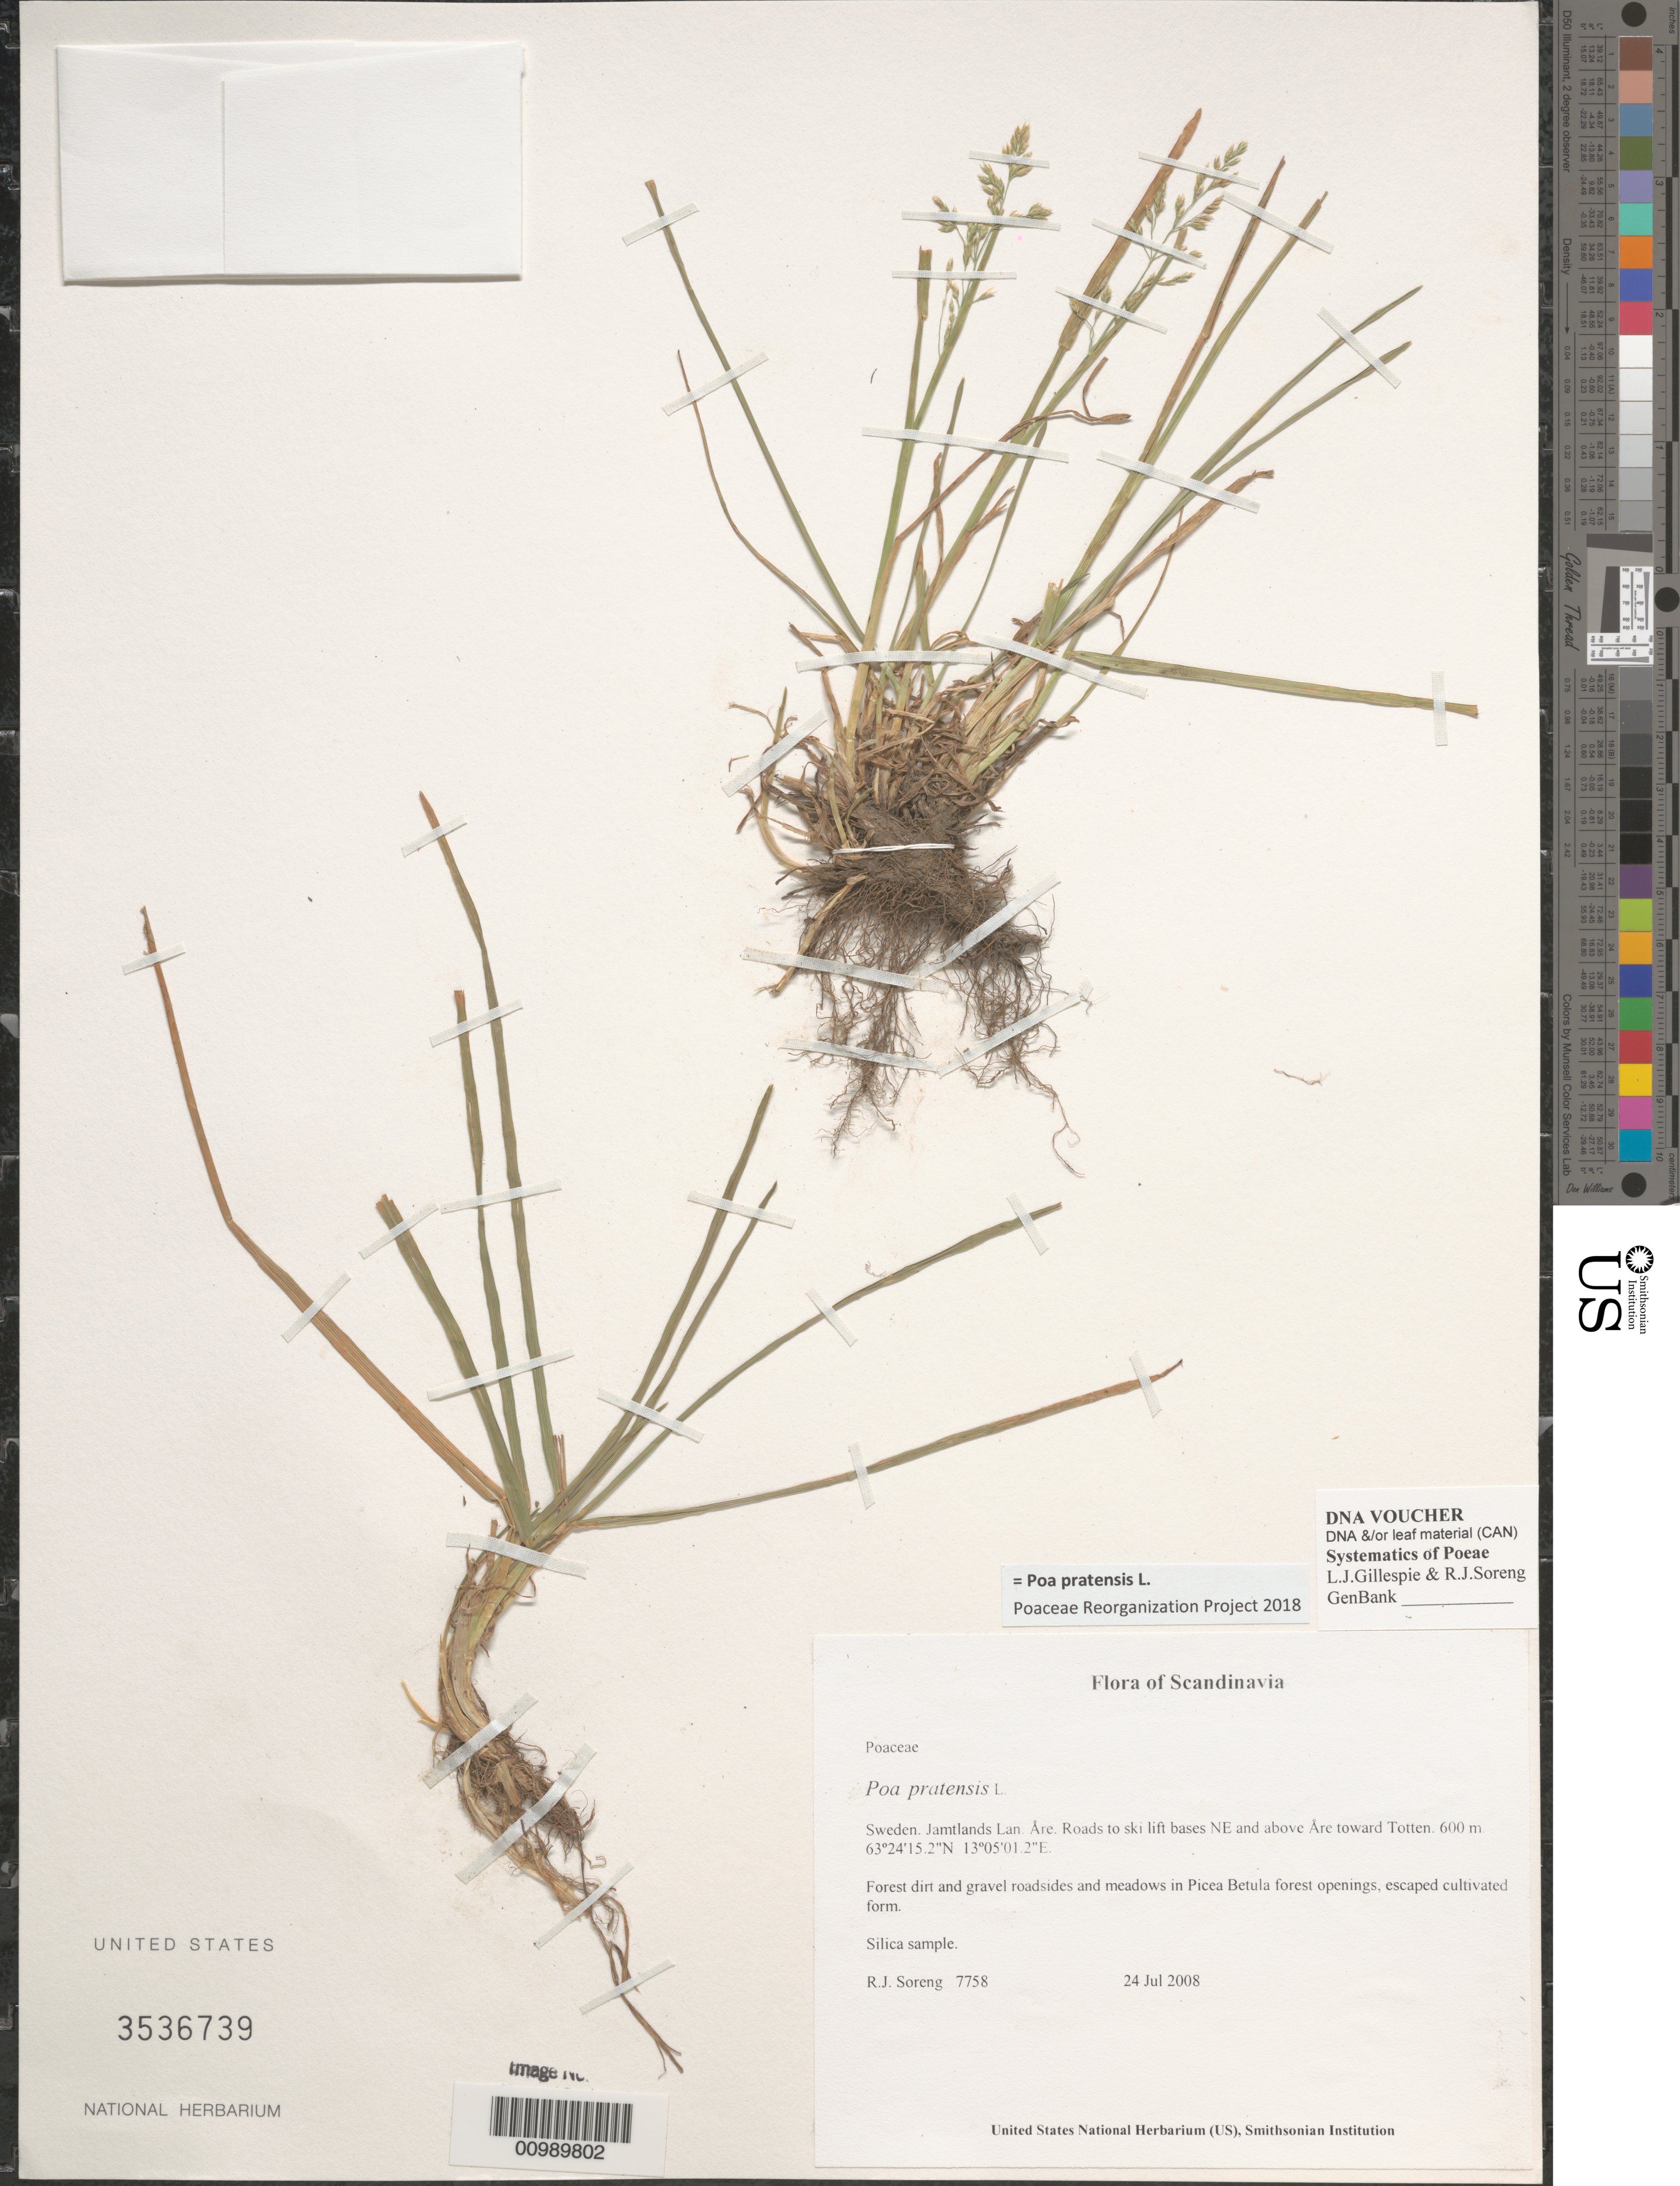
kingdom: Plantae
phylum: Tracheophyta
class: Liliopsida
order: Poales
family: Poaceae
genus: Poa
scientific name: Poa pratensis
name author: L.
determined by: Poaceae Reorganization Project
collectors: R. J. Soreng & N. L. Soreng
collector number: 7758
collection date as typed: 24 Jul 2008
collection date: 2008-07-24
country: Sweden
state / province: Jämtland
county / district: Åre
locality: Roads to ski lift bases NE and above Åre toward Totten.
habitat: Forest dirt and gravel roadsides and meadows in Picea Betula forest openings, escaped cultivated form.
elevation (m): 600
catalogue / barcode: US 3536739